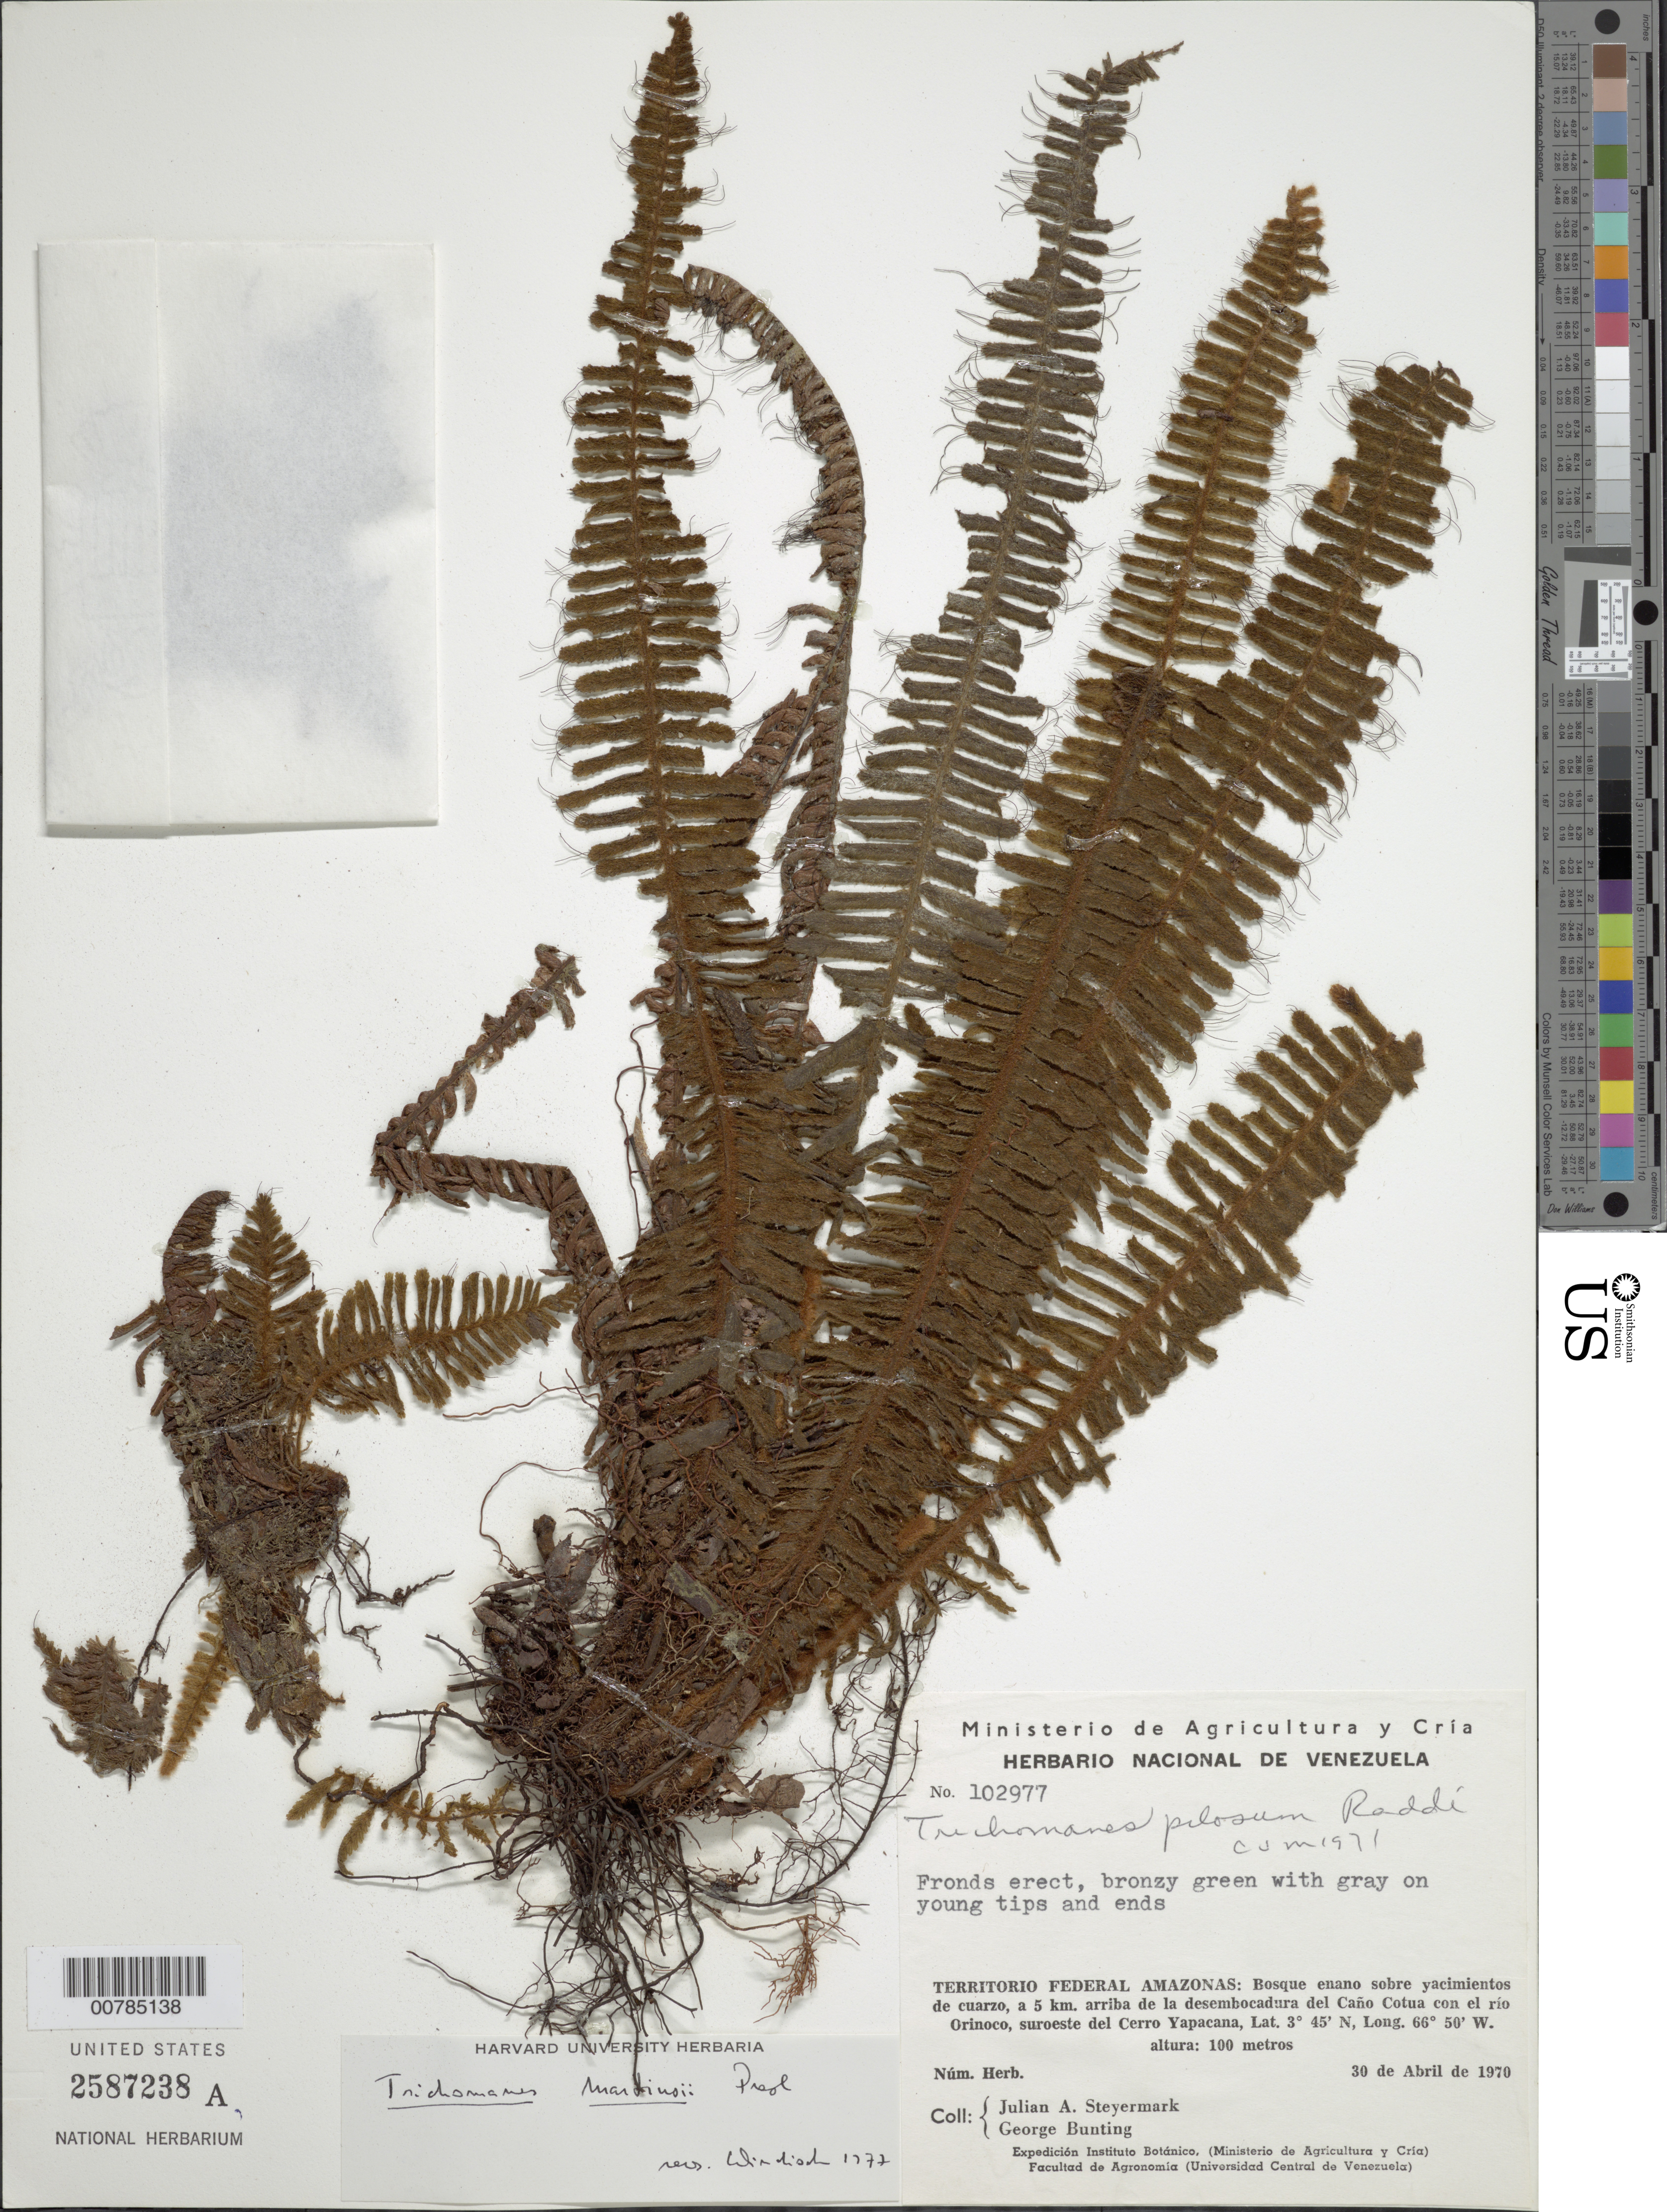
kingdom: Plantae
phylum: Tracheophyta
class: Polypodiopsida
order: Hymenophyllales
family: Hymenophyllaceae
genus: Trichomanes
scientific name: Trichomanes martiusii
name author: C. Presl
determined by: Windisch, Paulo Guenter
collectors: J. Steyermark & G. S. Bunting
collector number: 102977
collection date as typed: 30-Apr-70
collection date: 1970-04-30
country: Venezuela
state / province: Amazonas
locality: Cerro Yapacána, SW of; a 5 km arriba de la desembocadura del Caño Cotua con el río Orinoco, suroeste del Cerro Yapacána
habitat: Bosque enano sobre yacimientos de cuarzo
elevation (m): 100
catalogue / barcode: US 2587238A